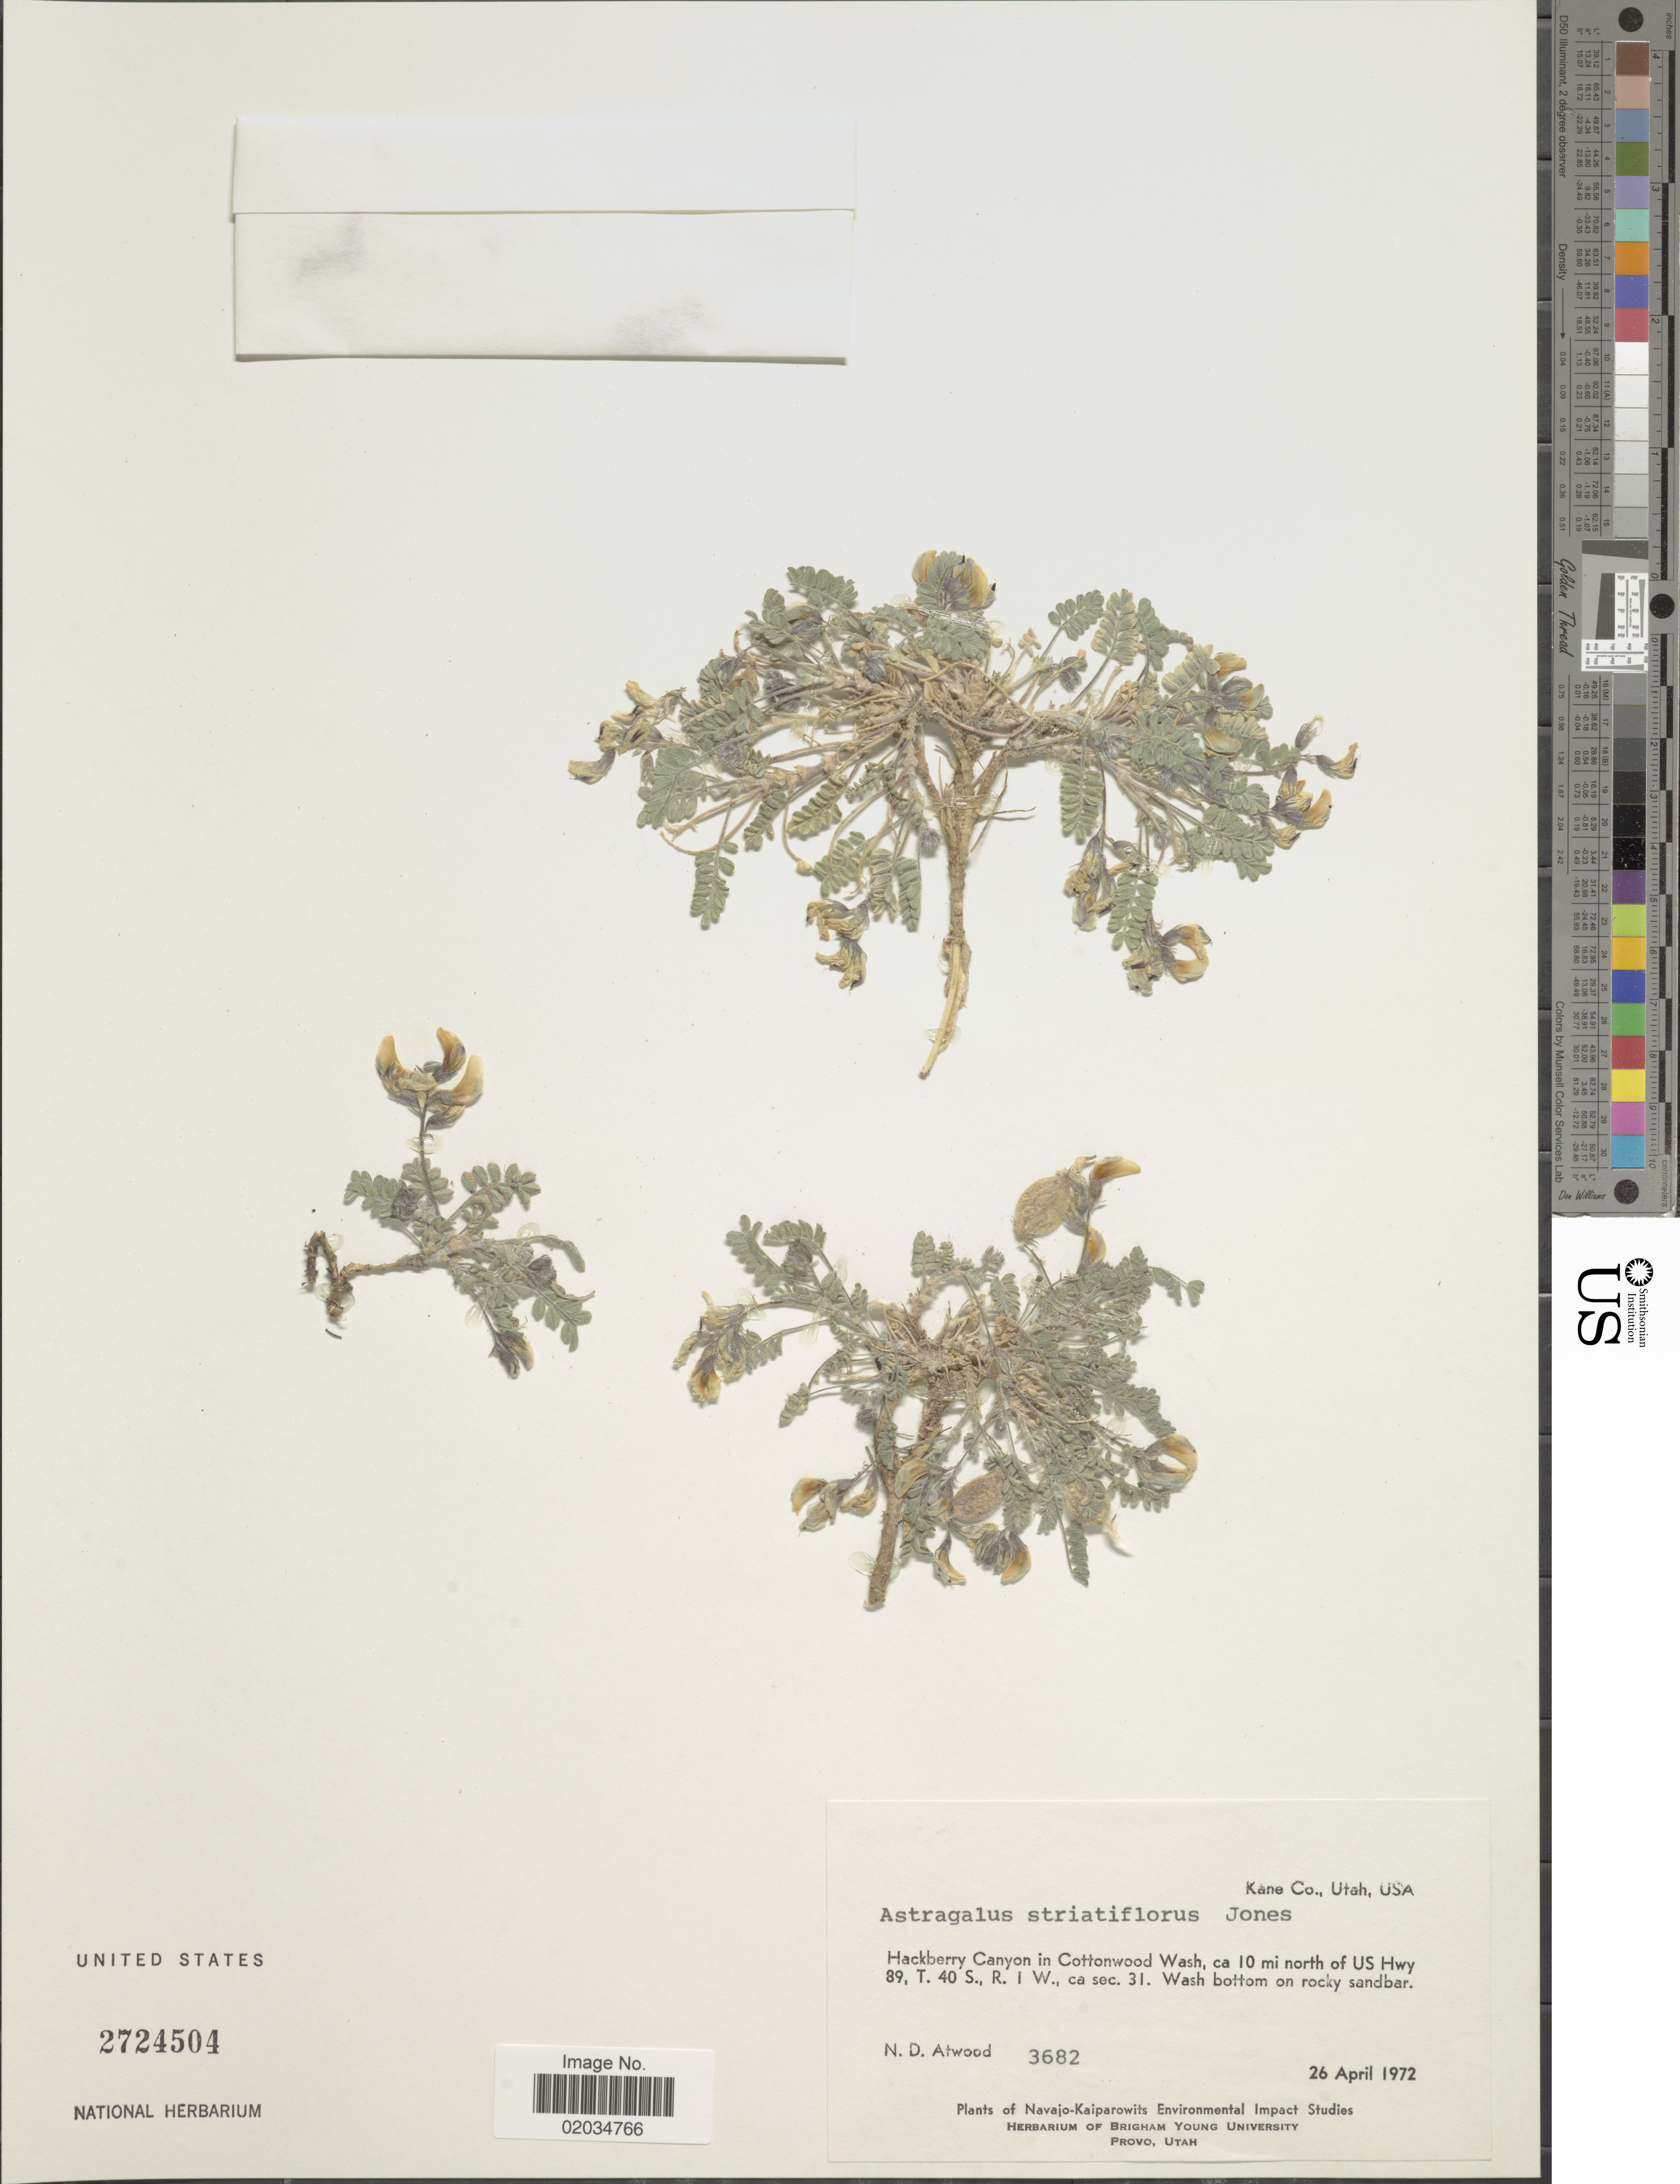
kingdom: Plantae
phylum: Tracheophyta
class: Magnoliopsida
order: Fabales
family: Fabaceae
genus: Astragalus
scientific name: Astragalus striatiflorus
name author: M.E. Jones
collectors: N. Atwood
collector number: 3682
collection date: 1972-04-26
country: United States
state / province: Utah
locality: Kane Co. Hackberry Canyon in Cottonwood Wash, ca 10 mi north of US Hwy 89, T. 40 S., R. 1 W., ca sec. 31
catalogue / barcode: US 2724504